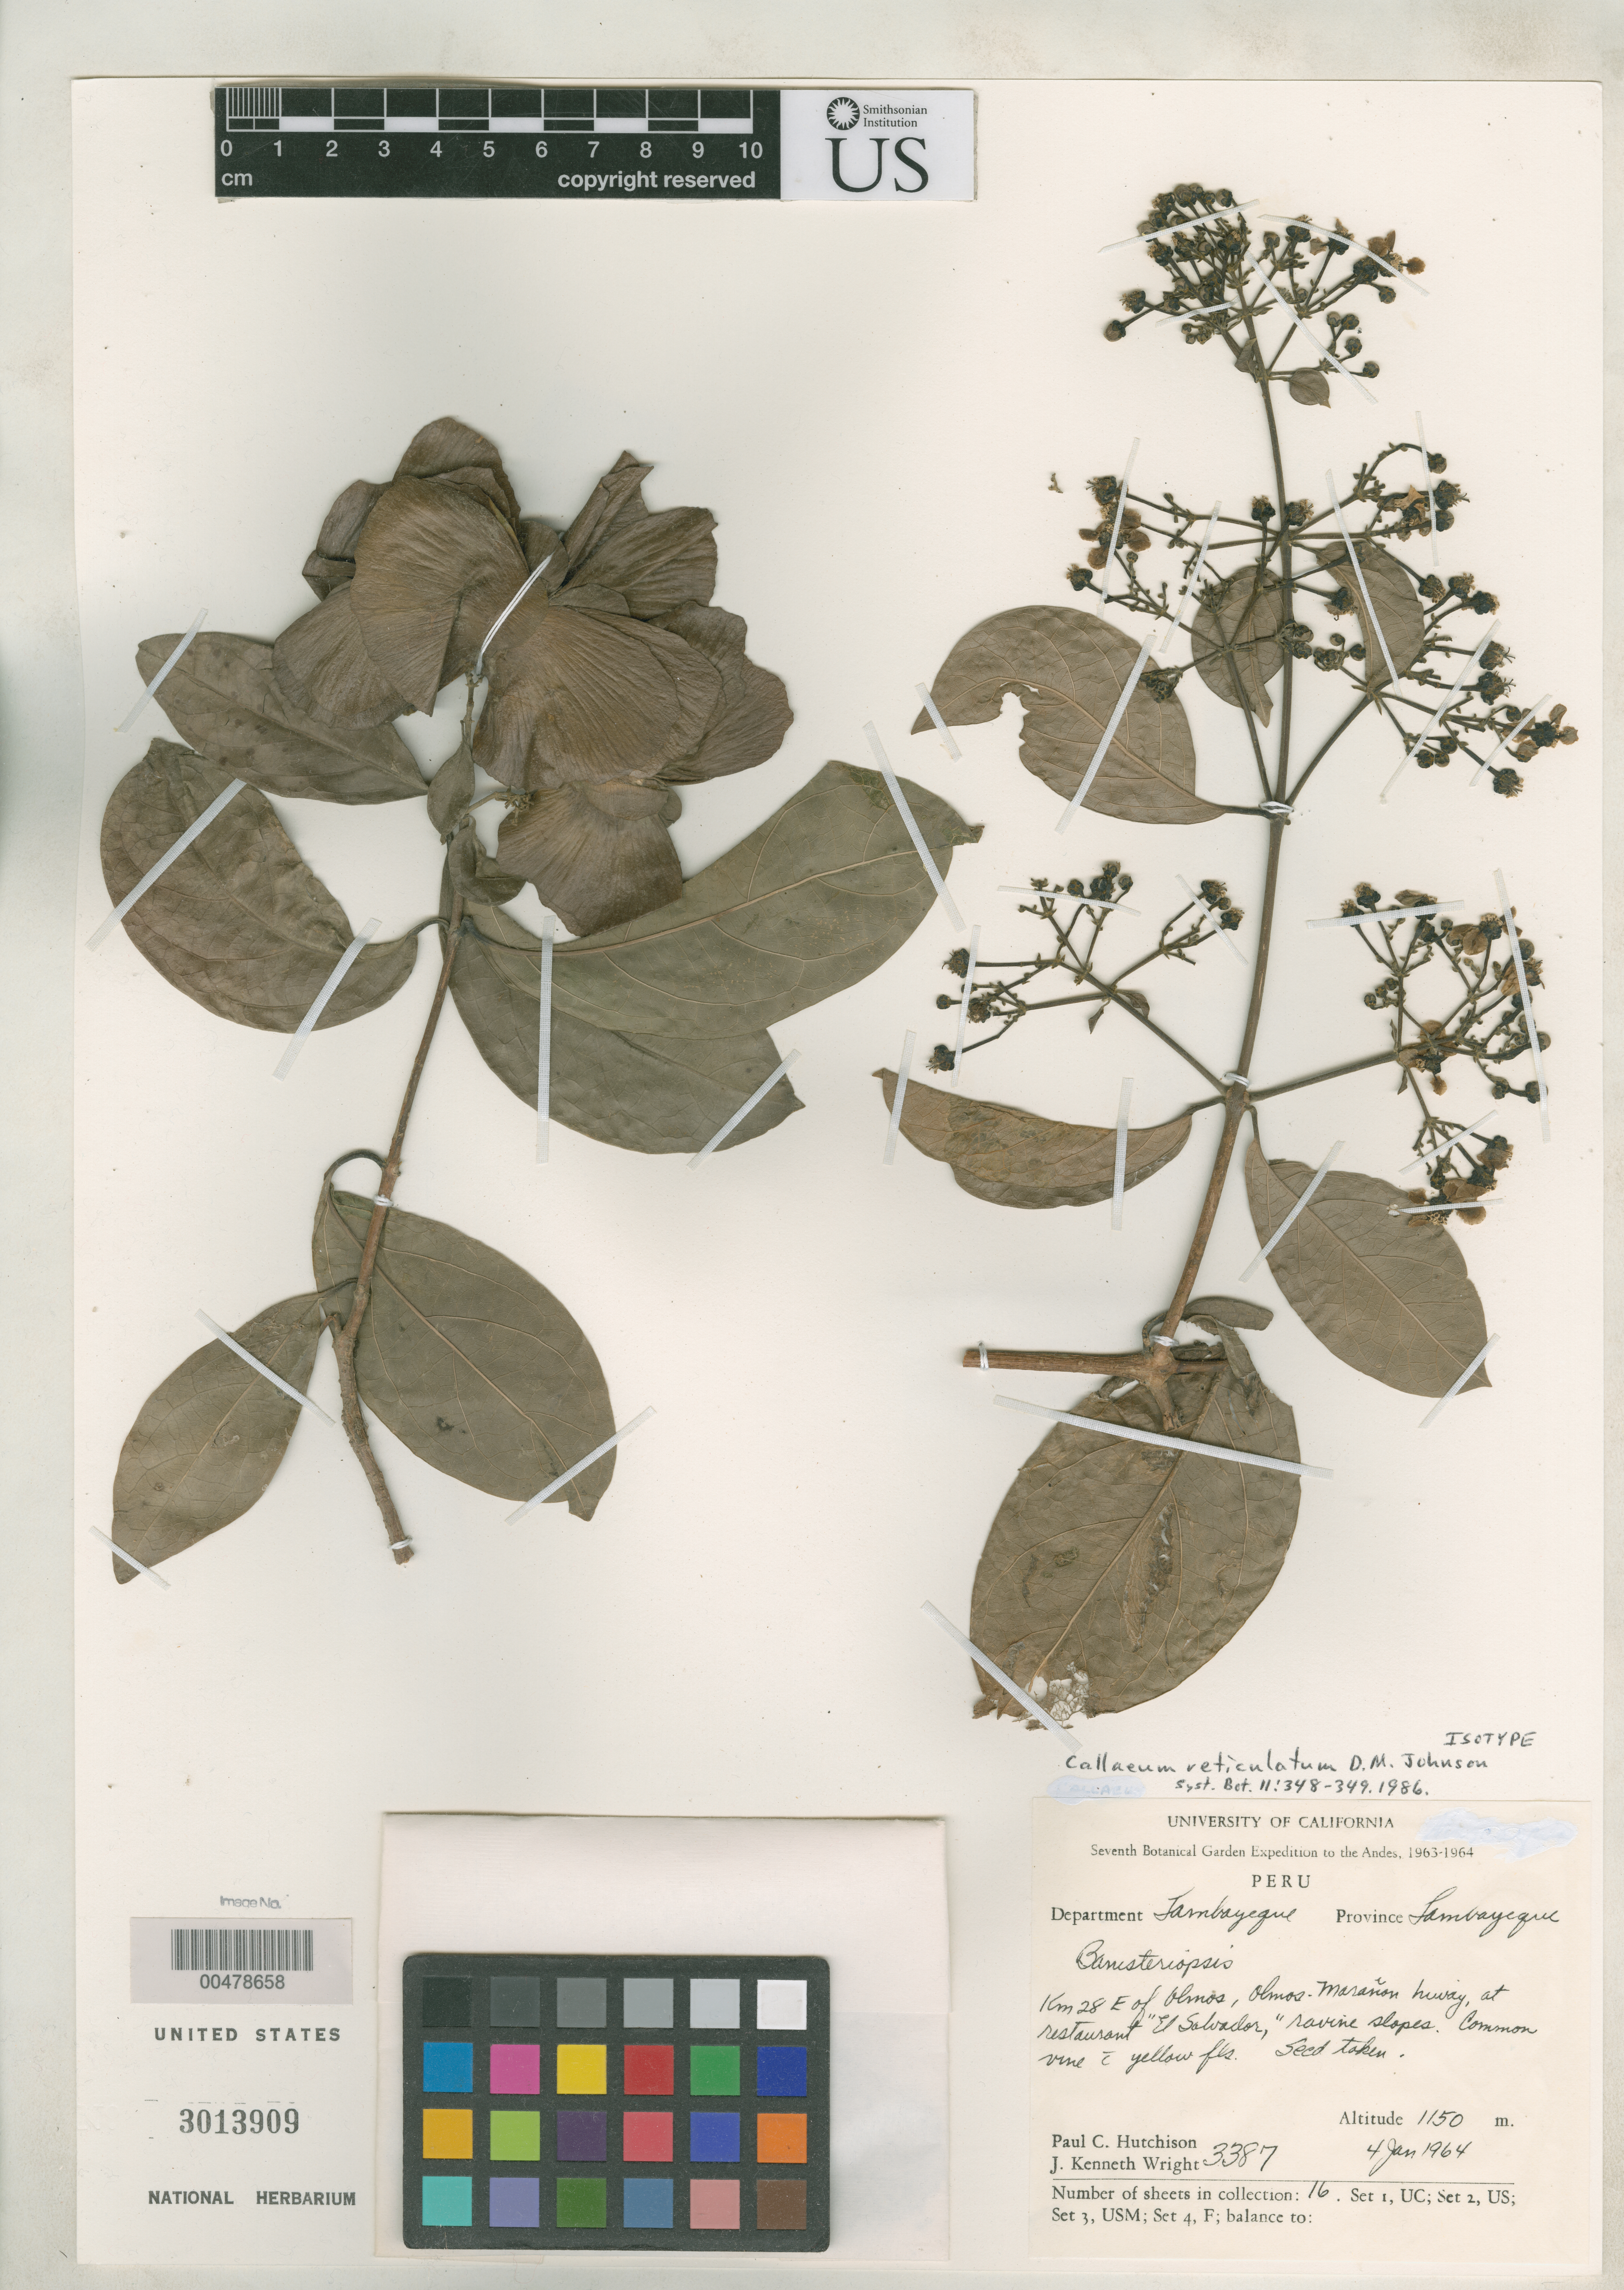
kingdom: Plantae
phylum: Tracheophyta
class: Magnoliopsida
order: Malpighiales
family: Malpighiaceae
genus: Callaeum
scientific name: Callaeum reticulatum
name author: D.M. Johnson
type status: Isotype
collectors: P. C. Hutchison & J. K. Wright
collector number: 3387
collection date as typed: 04 Jan 1964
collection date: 1964-01-04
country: Peru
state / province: Lambayeque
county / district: Lambayeque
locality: Km 28 E of Olmos, Olmos-Maranon highway at restaurant "El Salvador".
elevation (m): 1150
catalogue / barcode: US 3013909